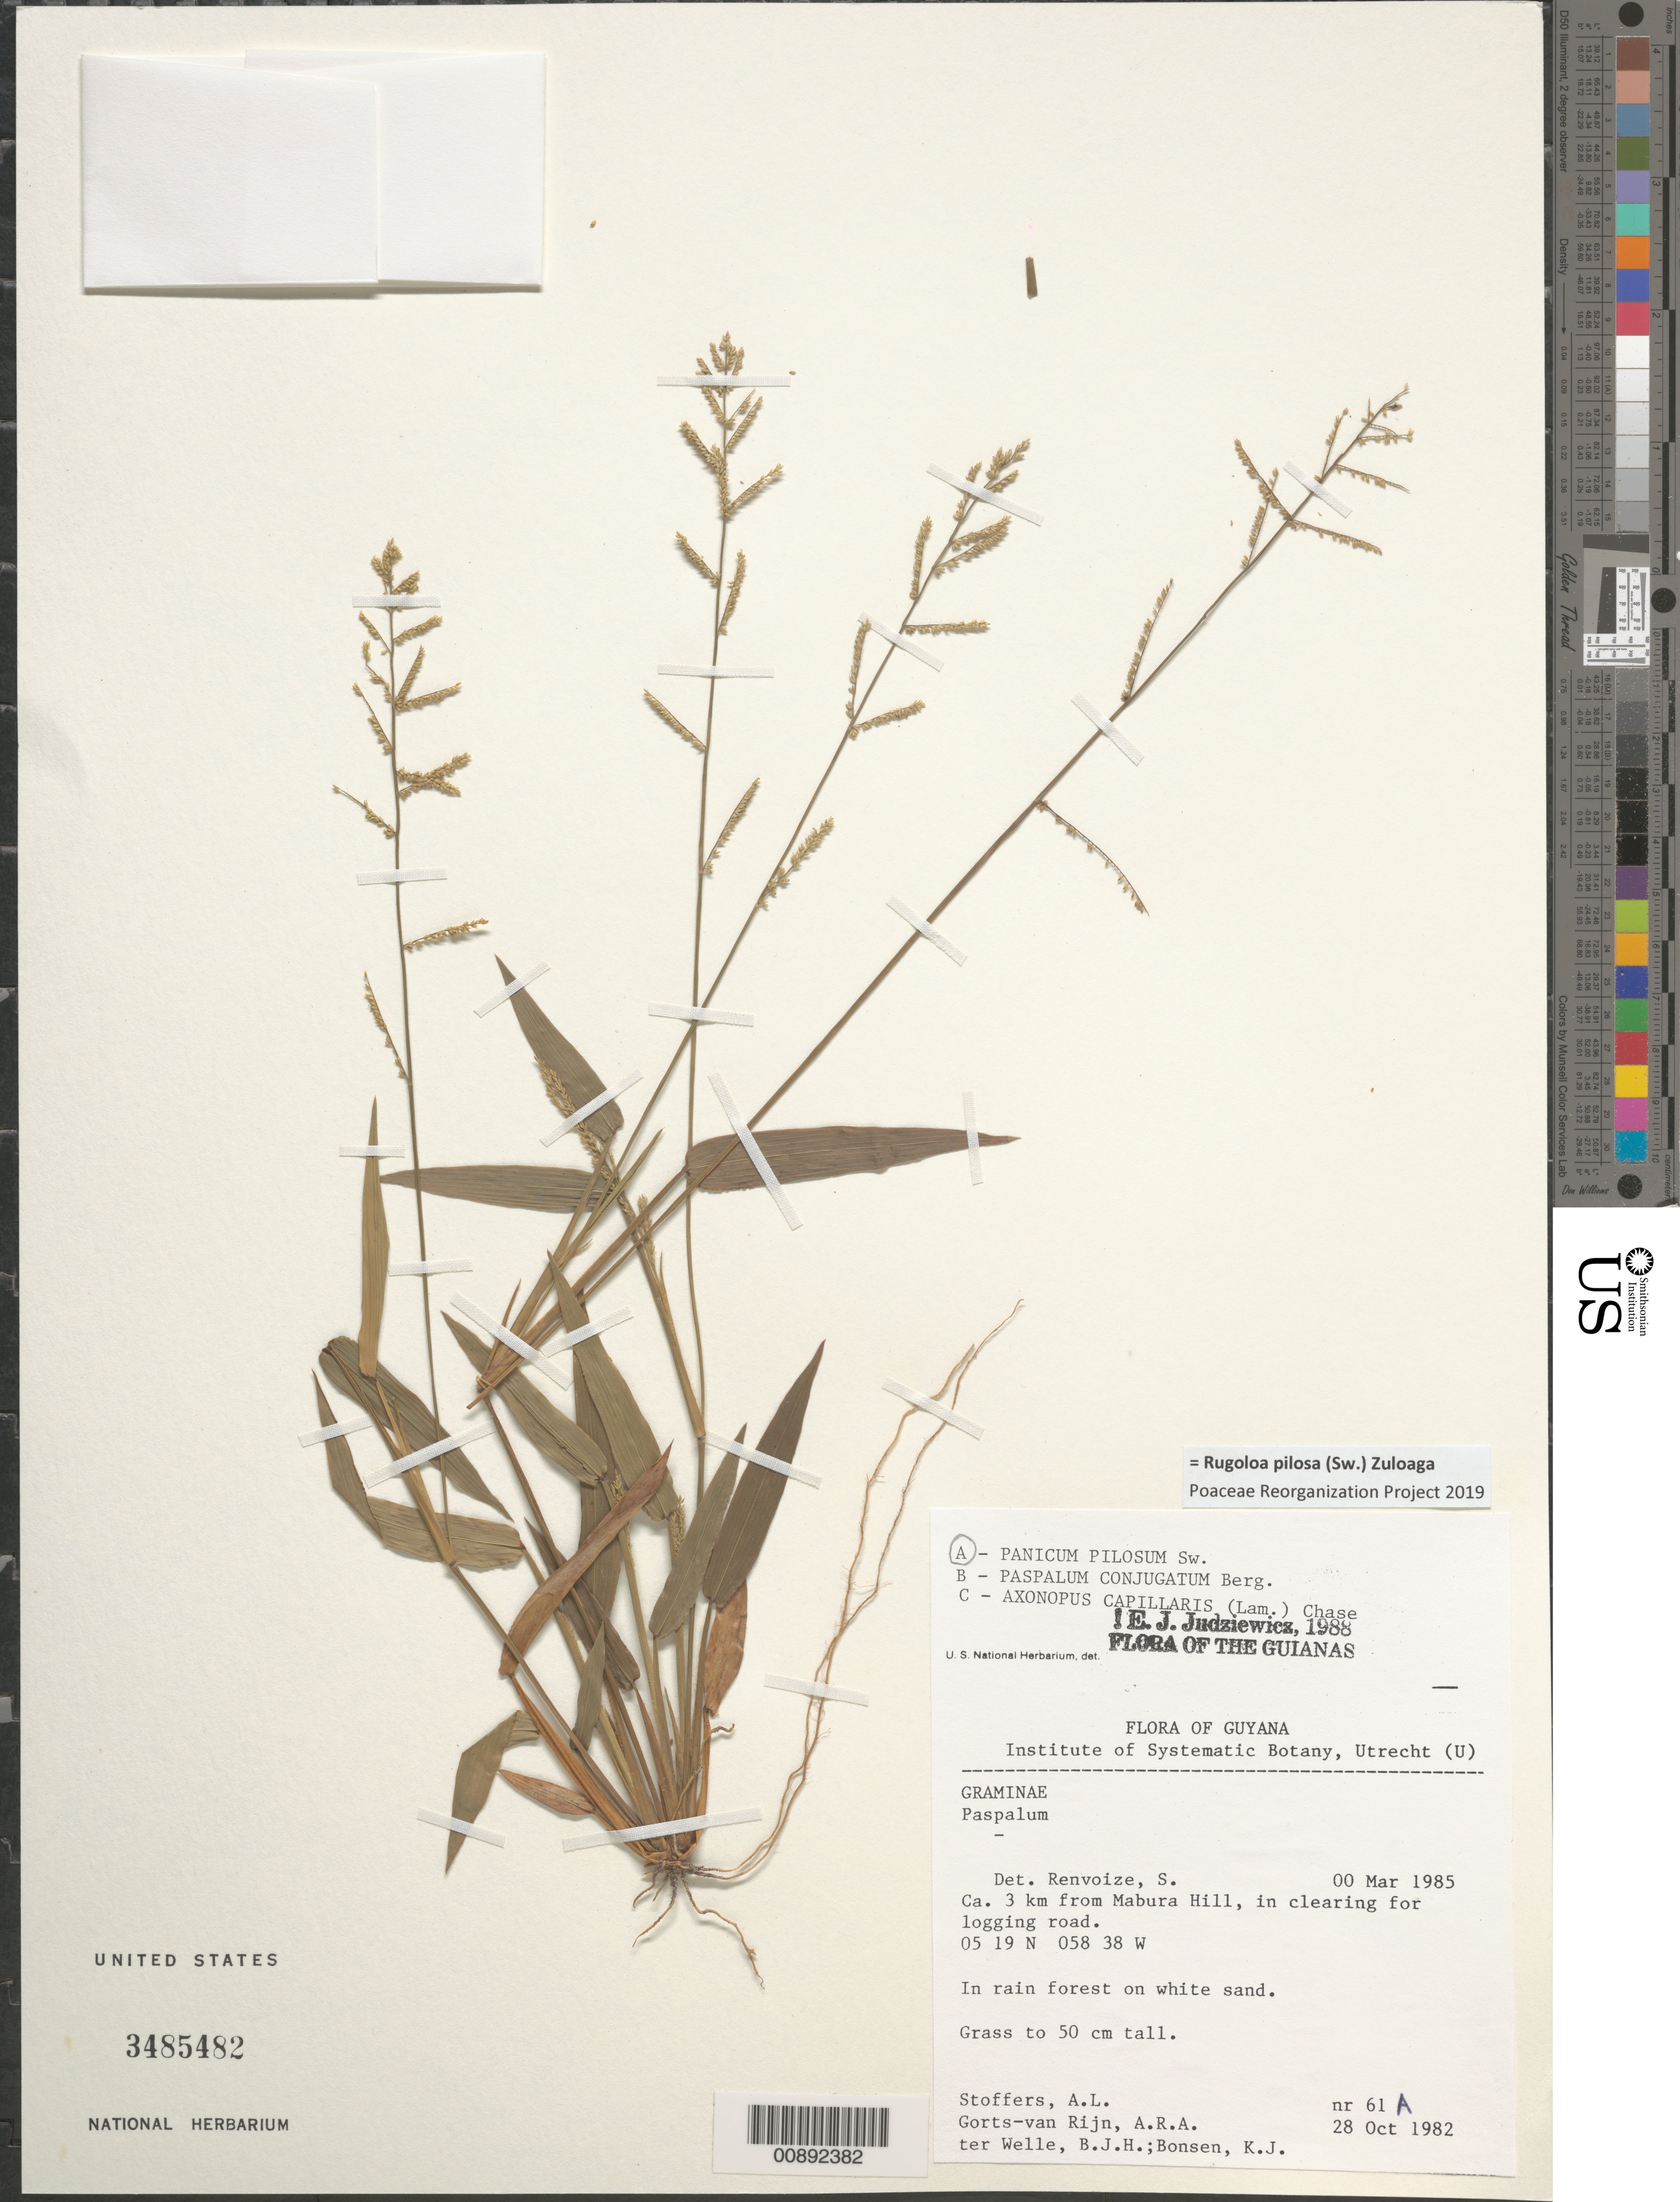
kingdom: Plantae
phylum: Tracheophyta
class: Liliopsida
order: Poales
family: Poaceae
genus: Panicum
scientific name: Panicum pilosum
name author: Sw.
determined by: Judziewicz, E. J.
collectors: A. Stoffers, A. .R. A. Görts-van Rijn, B. Welle & K. Bonsen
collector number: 61 A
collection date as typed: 28-Oct-82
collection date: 1982-10-28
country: Guyana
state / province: U. Demerara-Berbice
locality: Mabura Hill, ca. 3 km from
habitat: Rainforest on white sand; in clearing for logging road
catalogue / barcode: US 3485482